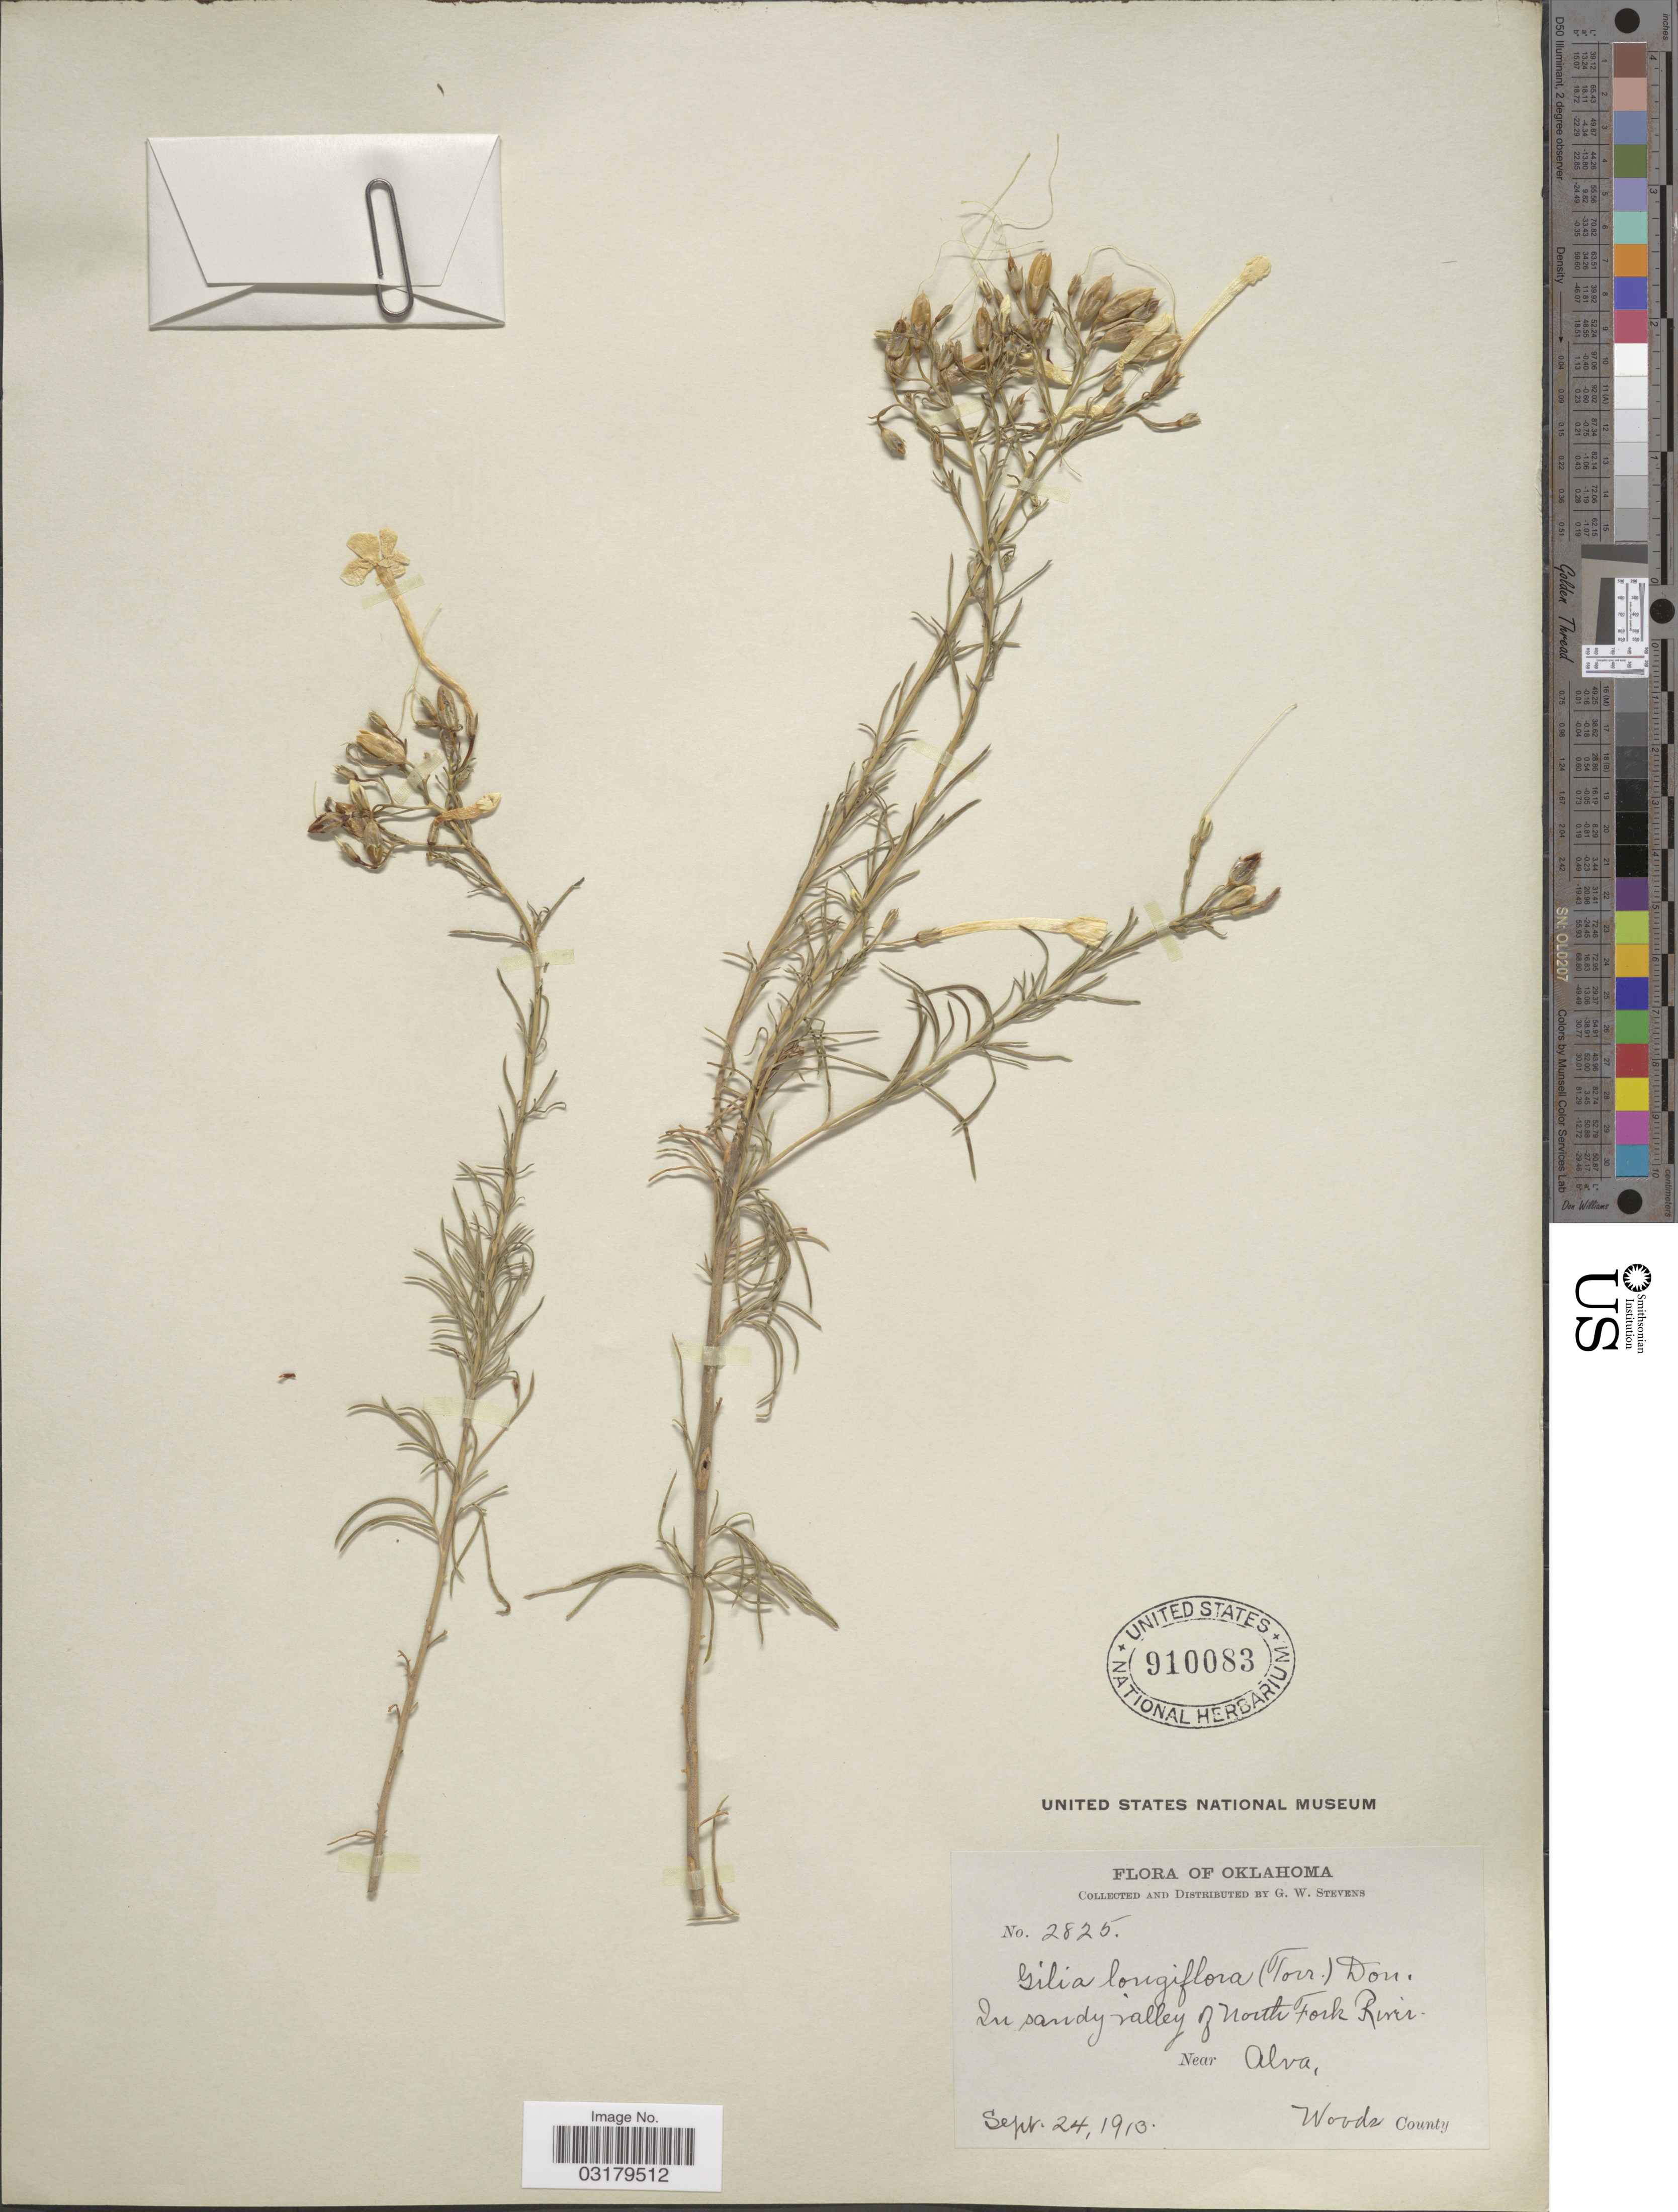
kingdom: Plantae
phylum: Tracheophyta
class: Magnoliopsida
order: Ericales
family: Polemoniaceae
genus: Ipomopsis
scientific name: Ipomopsis longiflora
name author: (Torr.) V.E. Grant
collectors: G. W. Stevens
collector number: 2825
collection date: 1913-09-24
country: United States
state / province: Oklahoma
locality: In sandy valley of North Fork River, Near Alva. Woods County.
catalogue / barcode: US 910083